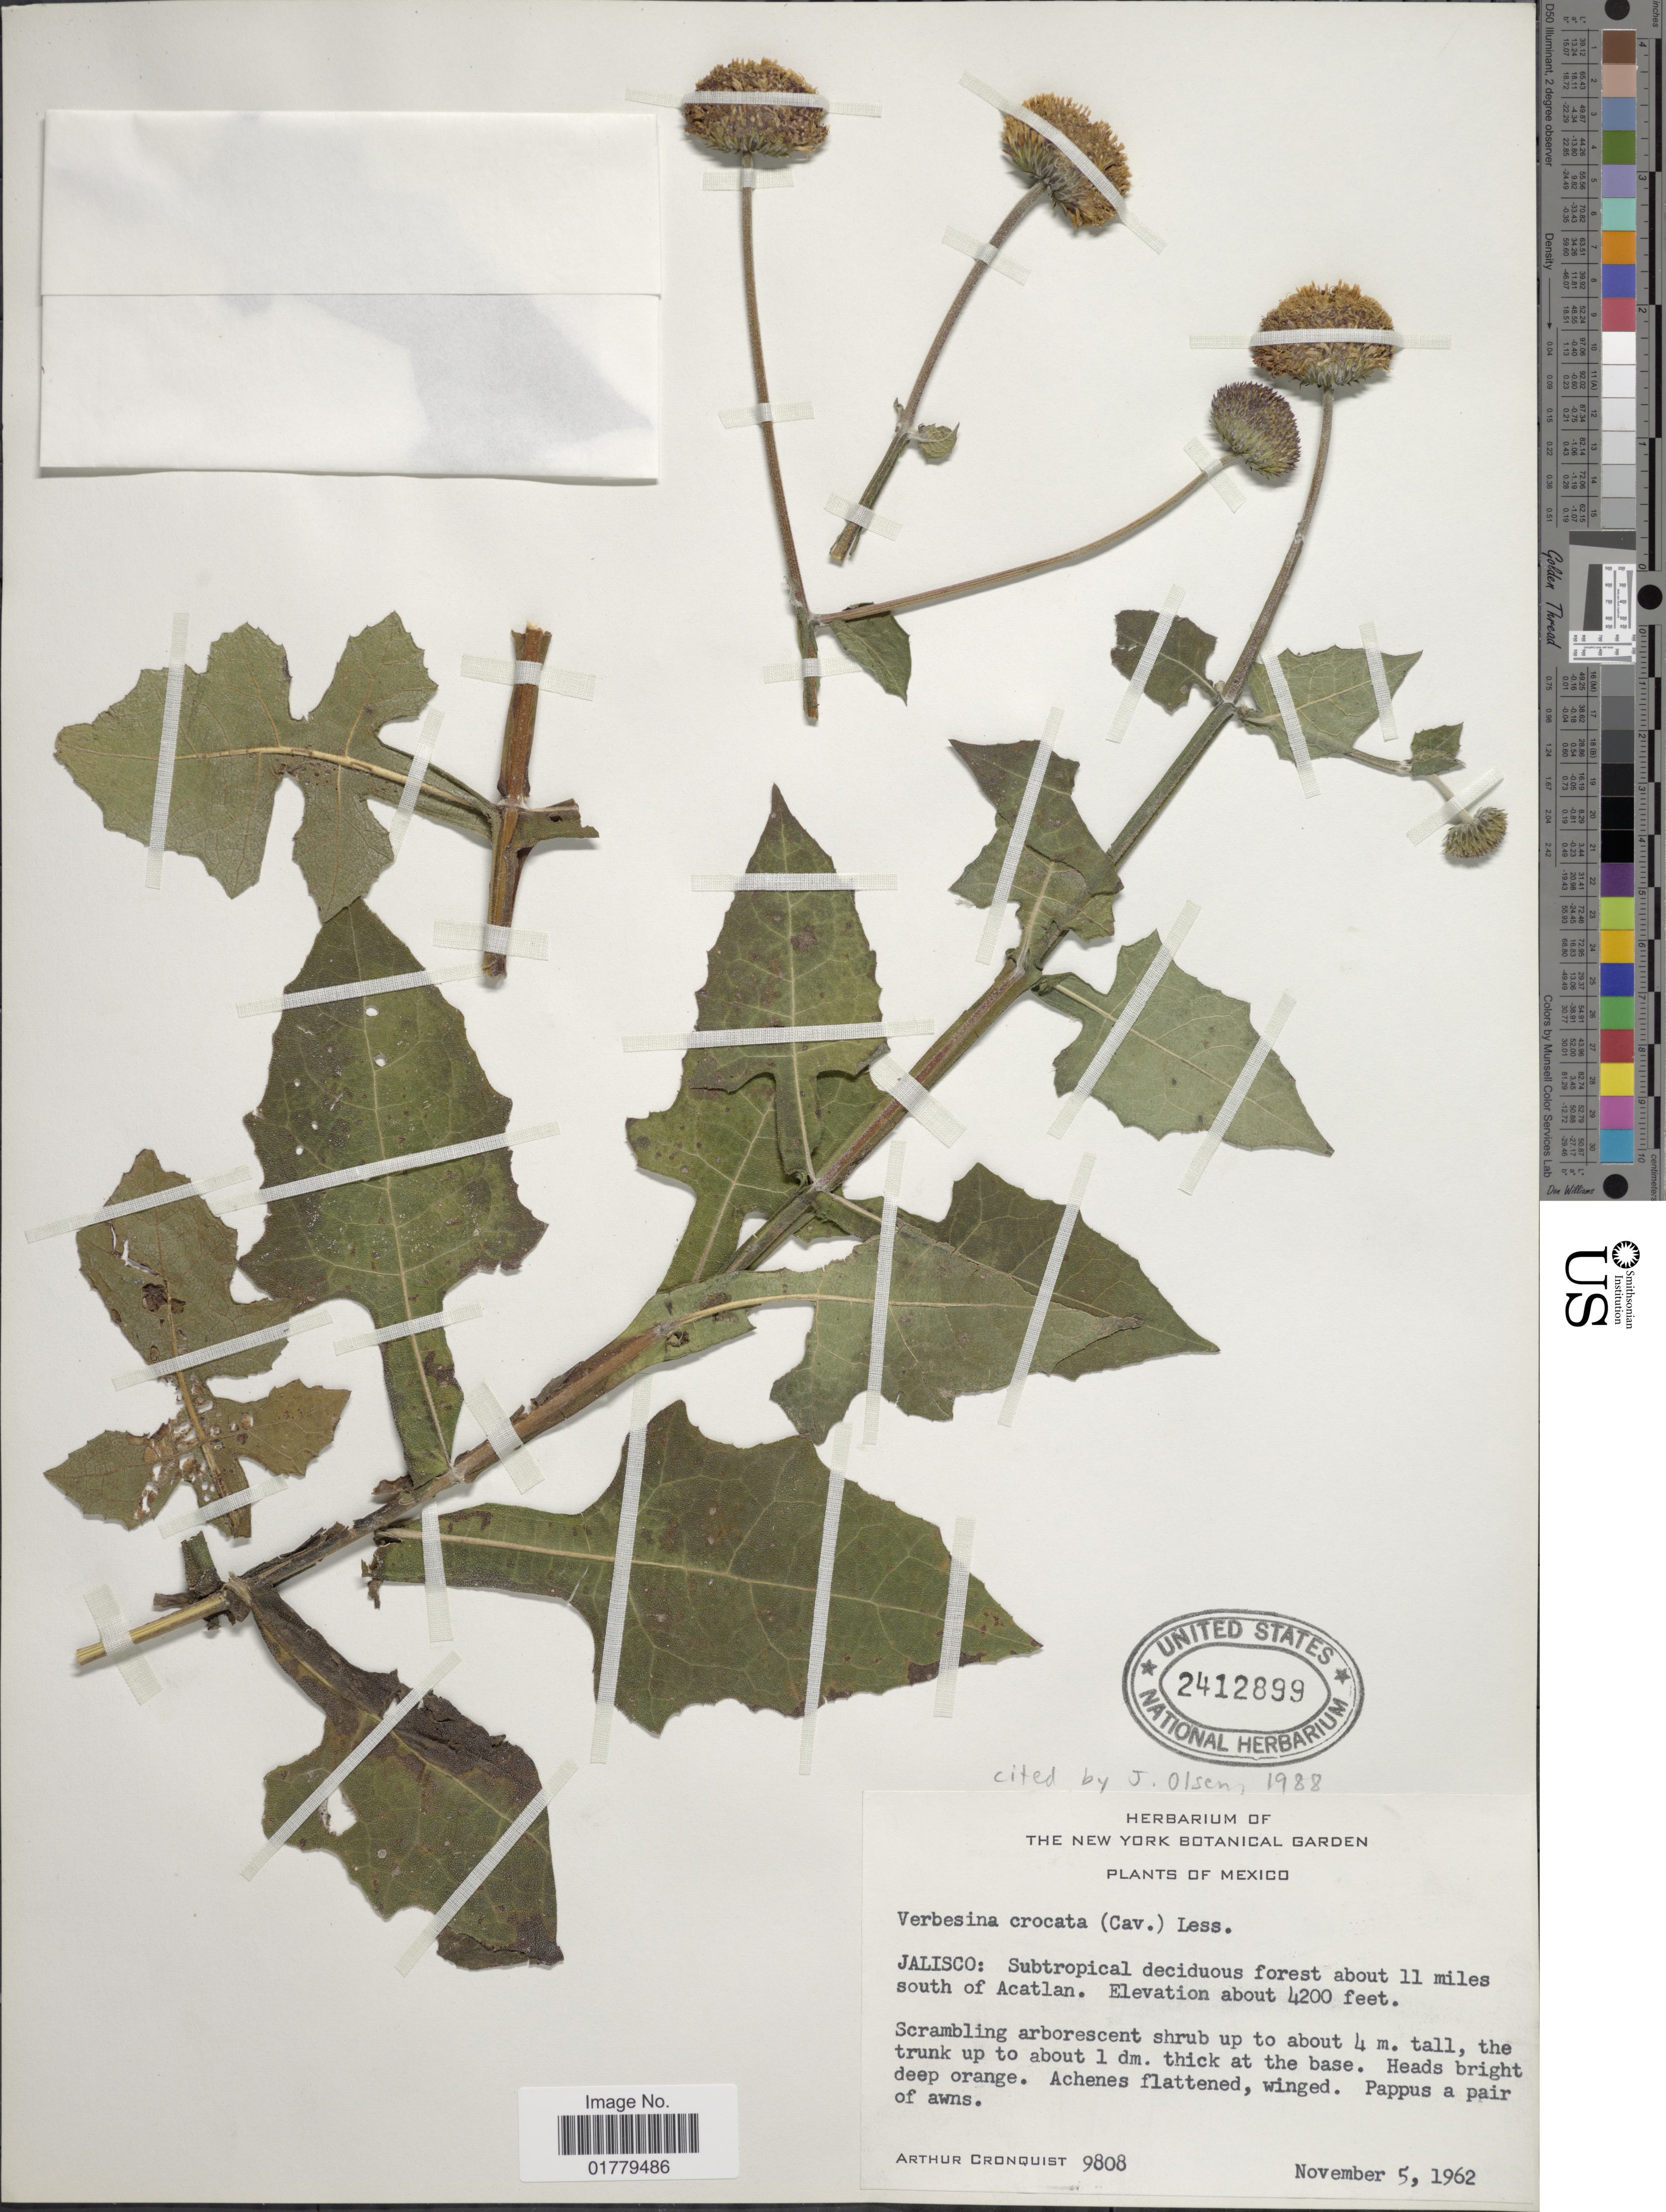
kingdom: Plantae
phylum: Tracheophyta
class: Magnoliopsida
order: Asterales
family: Asteraceae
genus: Verbesina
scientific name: Verbesina crocata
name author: (Cav.) Less.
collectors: A. J. Cronquist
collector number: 9808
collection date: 1962-11-05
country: Mexico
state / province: Jalisco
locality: Jalisco: Subtropical deciduous forest about 11 miles south of Acatlan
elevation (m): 1280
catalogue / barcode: US 2412899